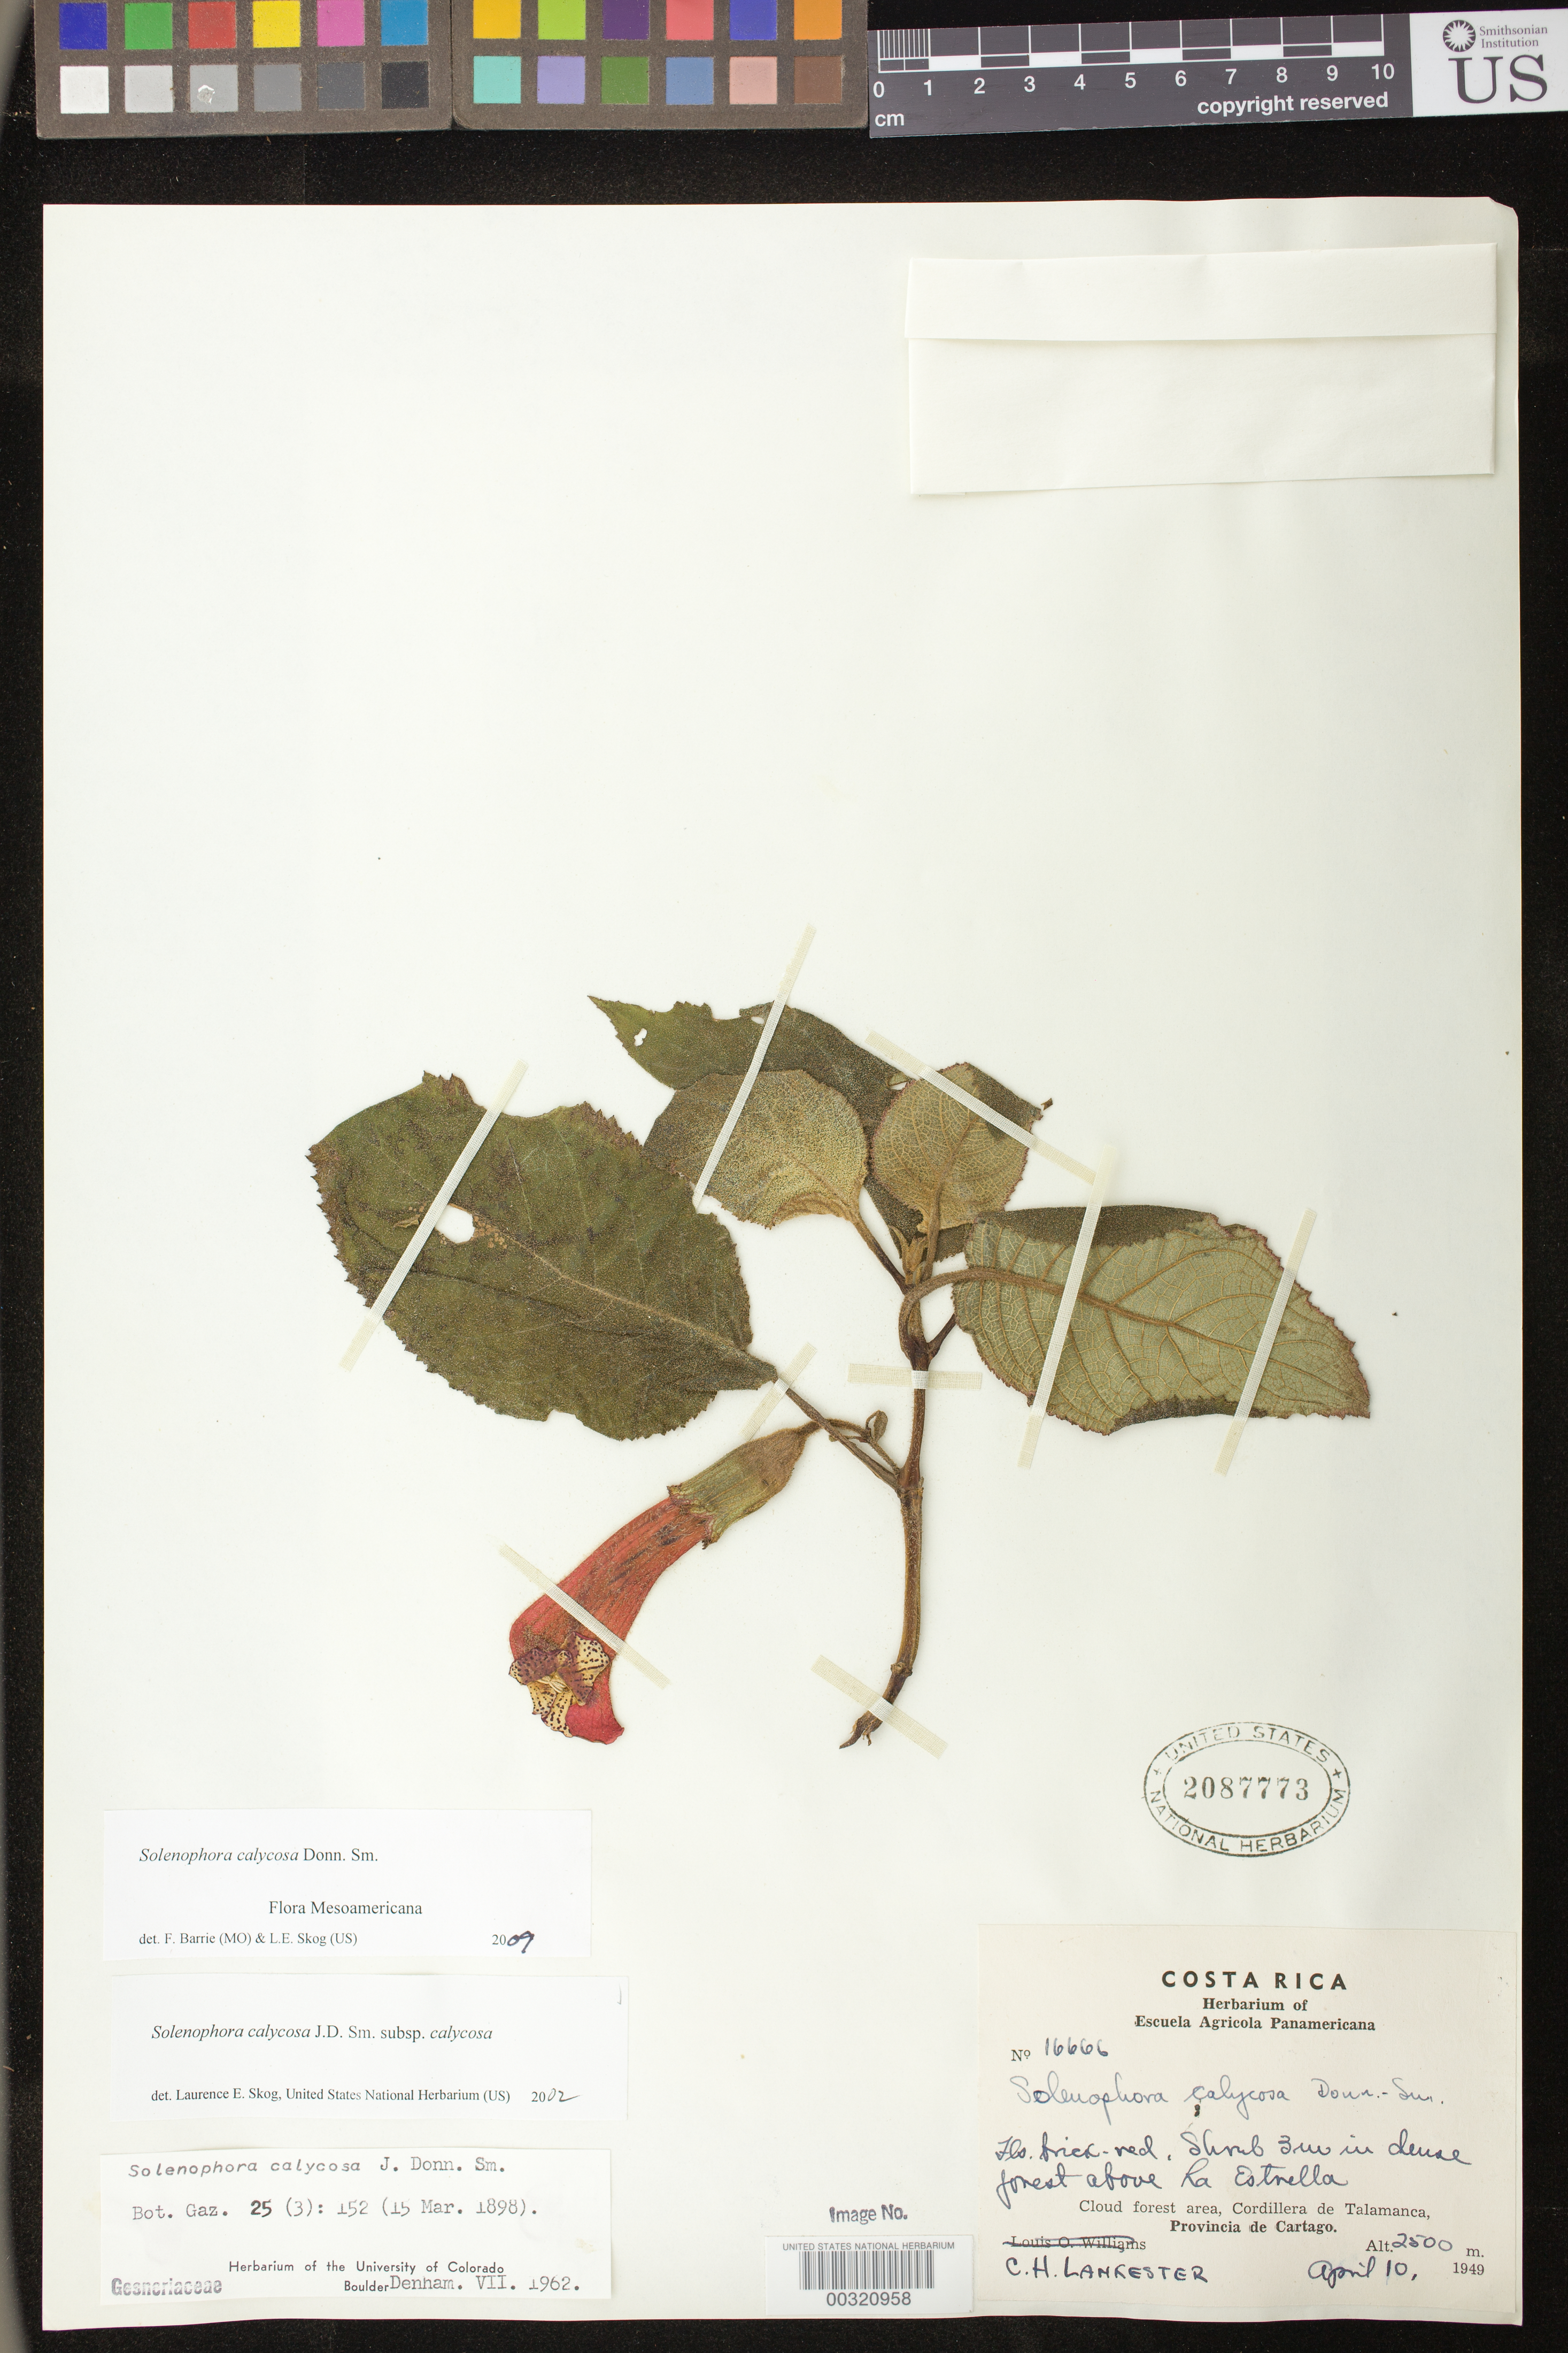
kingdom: Plantae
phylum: Tracheophyta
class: Magnoliopsida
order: Lamiales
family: Gesneriaceae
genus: Solenophora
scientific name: Solenophora calycosa Donn. Sm. subsp. calycosa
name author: (Donn. Sm.) Donn. Sm.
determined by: Skog, Laurence E.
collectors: C. H. Lankester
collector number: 16666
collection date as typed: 10 Apr 1949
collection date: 1949-04-10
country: Costa Rica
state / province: Cartago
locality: Cordillera de Talamanca, above La Estrella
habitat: Cloud forest area; dense forest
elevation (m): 2500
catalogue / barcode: US 2087773